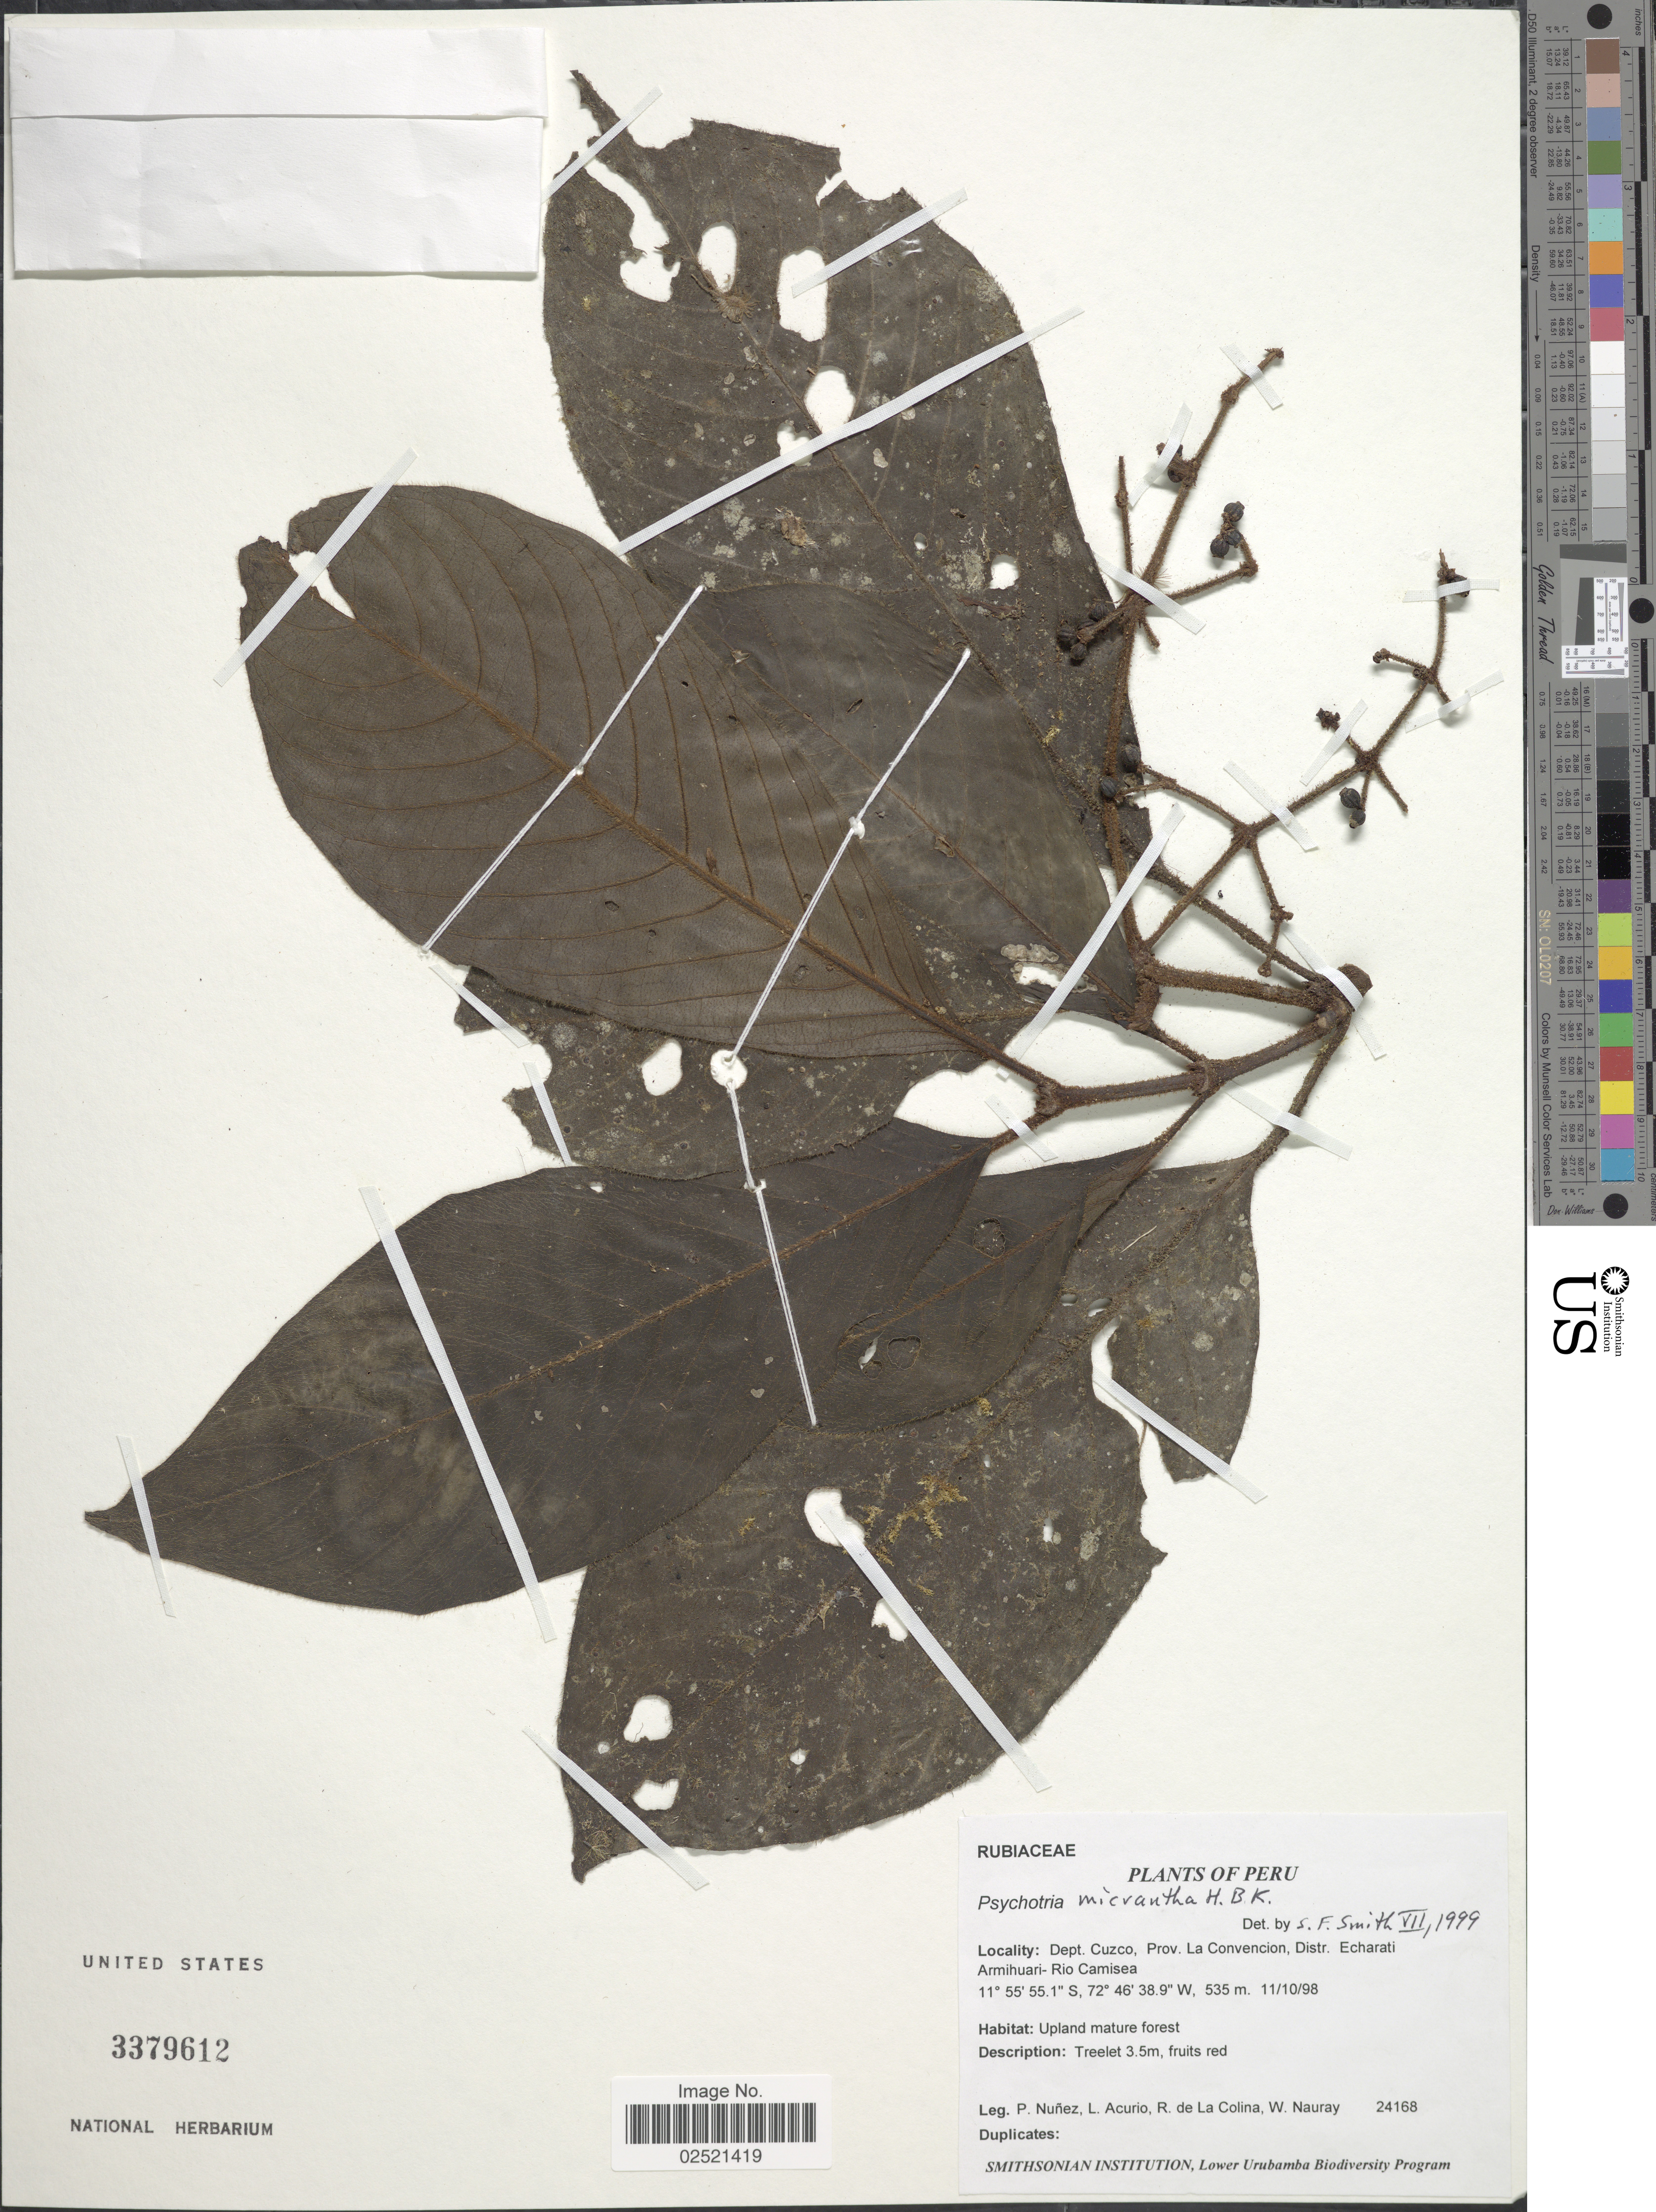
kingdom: Plantae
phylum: Tracheophyta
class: Magnoliopsida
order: Gentianales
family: Rubiaceae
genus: Psychotria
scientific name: Psychotria micrantha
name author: Kunth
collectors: P. Nuñez V., L. Acurio, R. Colina & W. Nauray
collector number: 24168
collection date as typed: Transcribed d/m/y: 11/10/98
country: Peru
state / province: Cusco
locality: Cuzco, Prov. La Convencion, Distr. Echarati Armihuari-Rio Camisea.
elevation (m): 535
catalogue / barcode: US 3379612